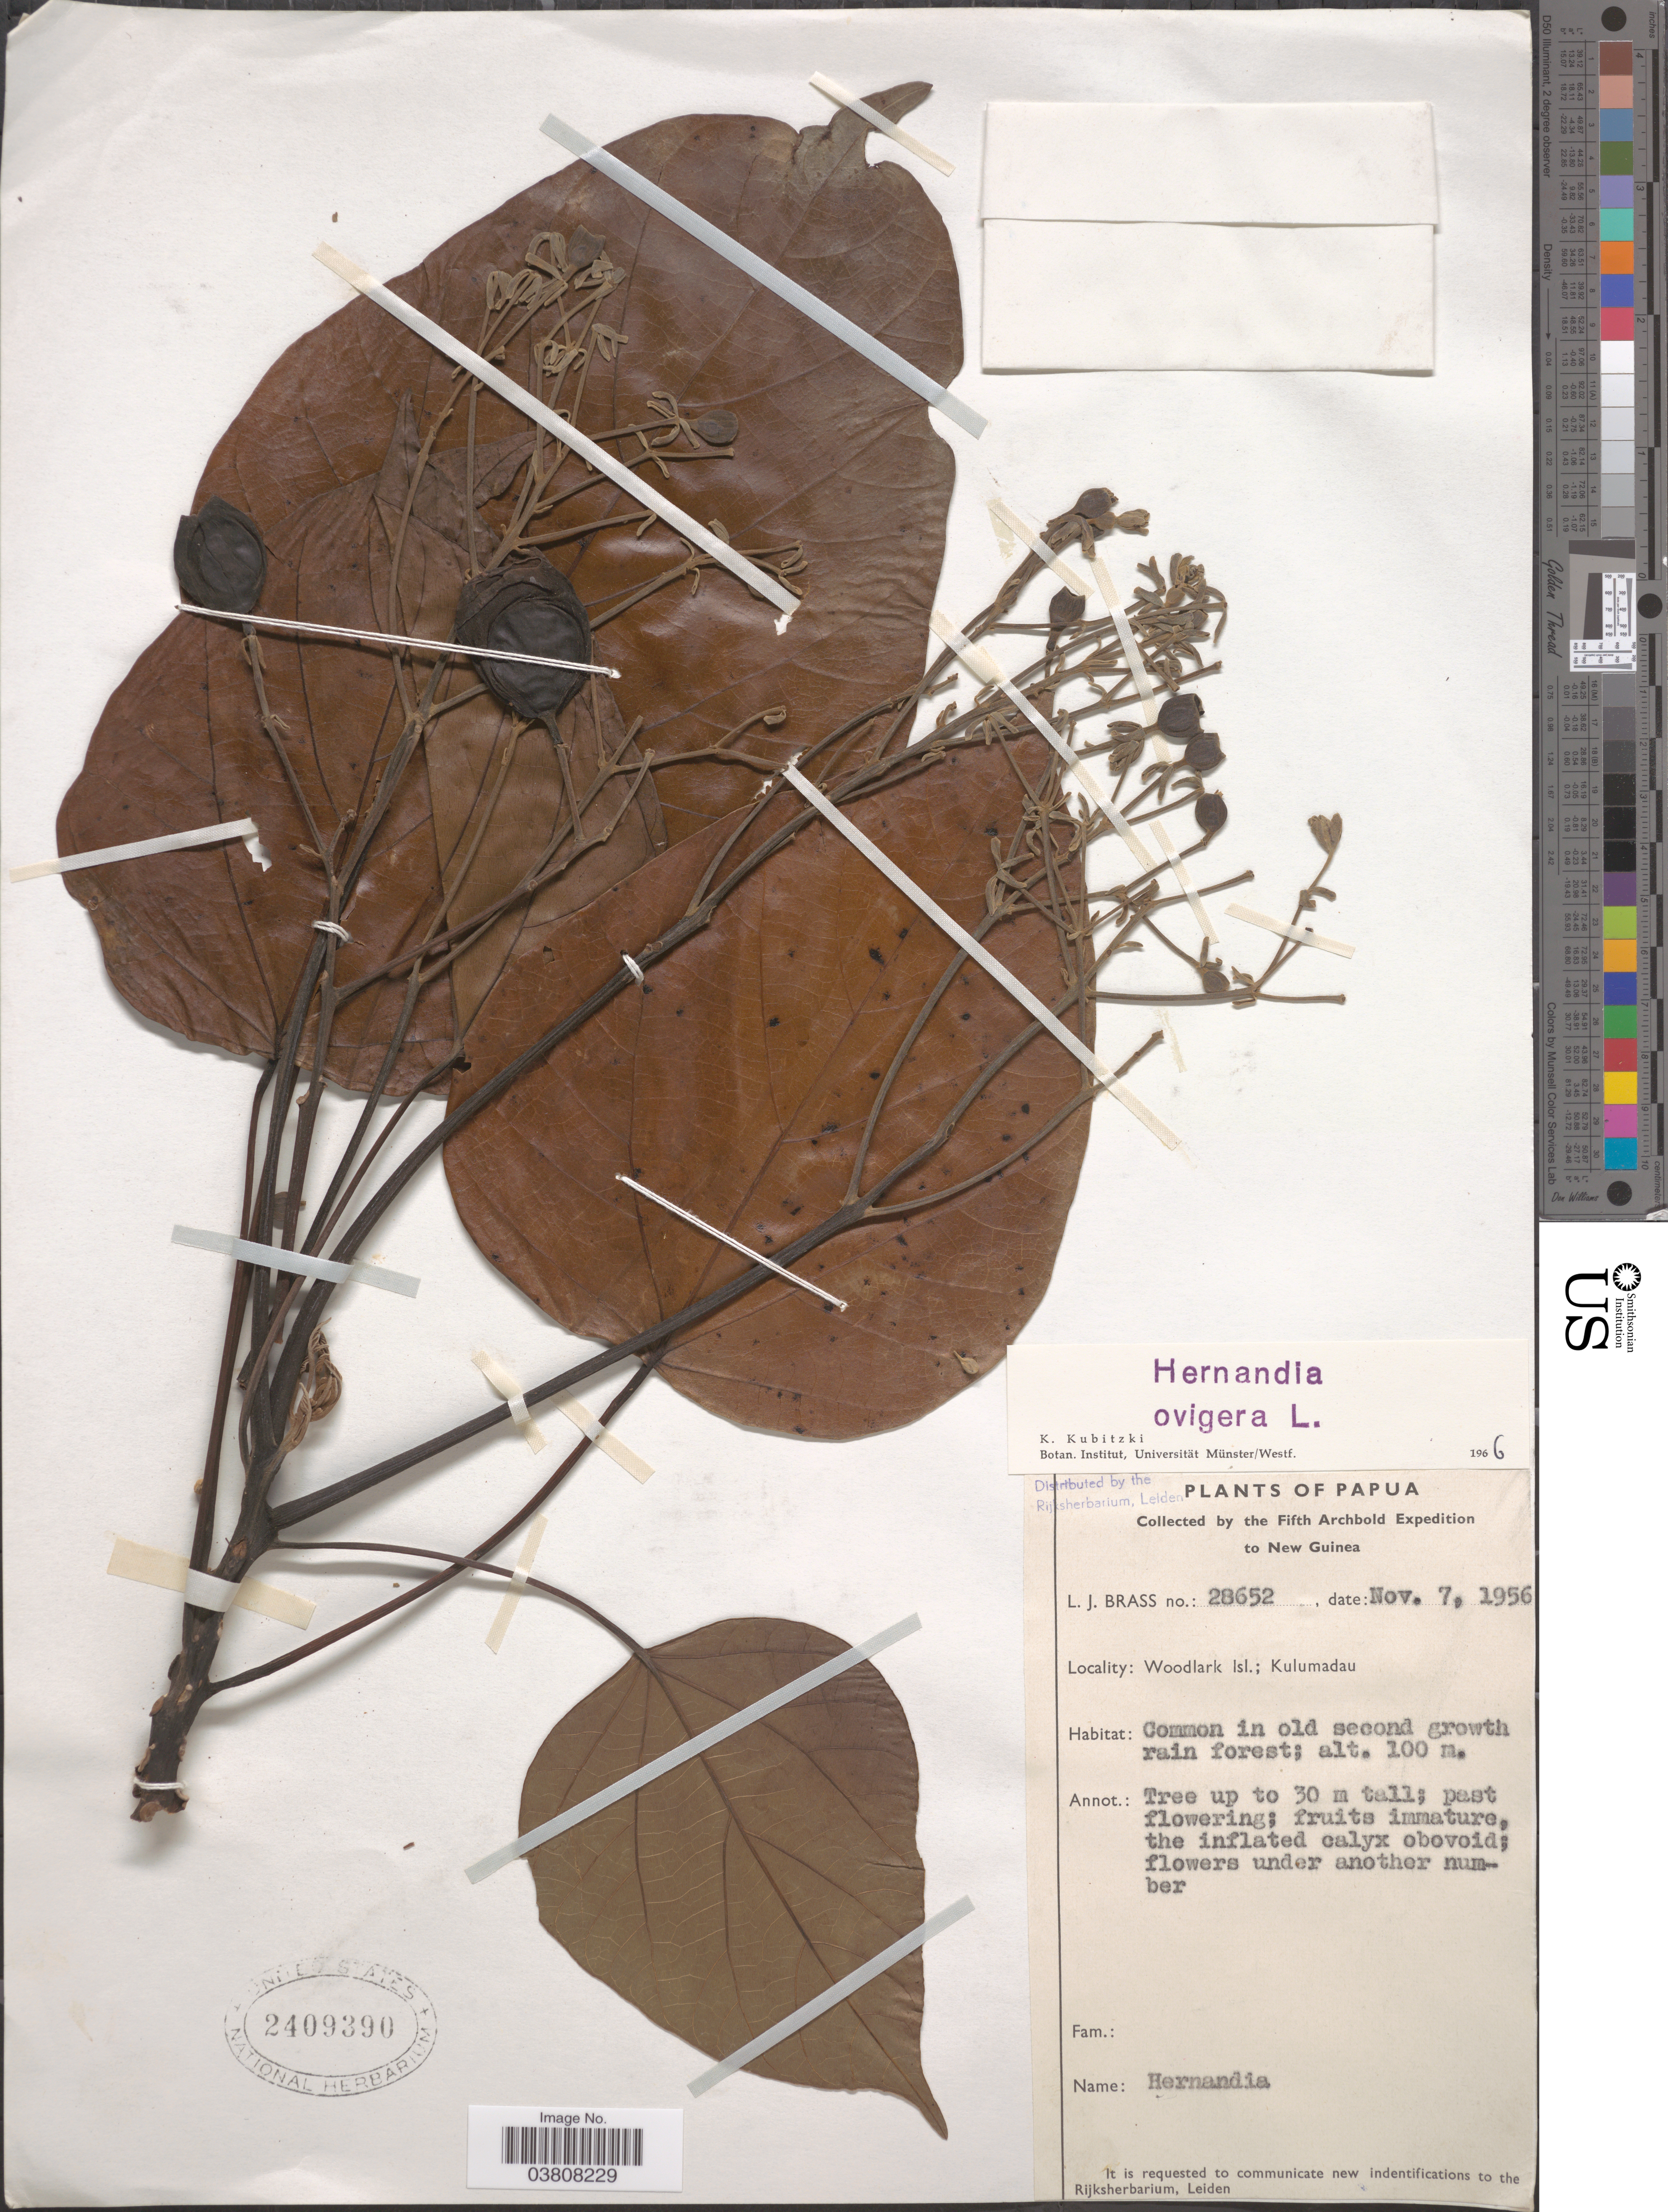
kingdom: Plantae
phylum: Tracheophyta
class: Magnoliopsida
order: Laurales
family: Hernandiaceae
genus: Hernandia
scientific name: Hernandia ovigera var. stokesi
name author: F. Br.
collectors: L. J. Brass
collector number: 28652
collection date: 1956-11-07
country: Papua New Guinea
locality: Papua. New Guinea. Woodlark Isl.; Kulumadau.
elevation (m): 100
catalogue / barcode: US 2409390